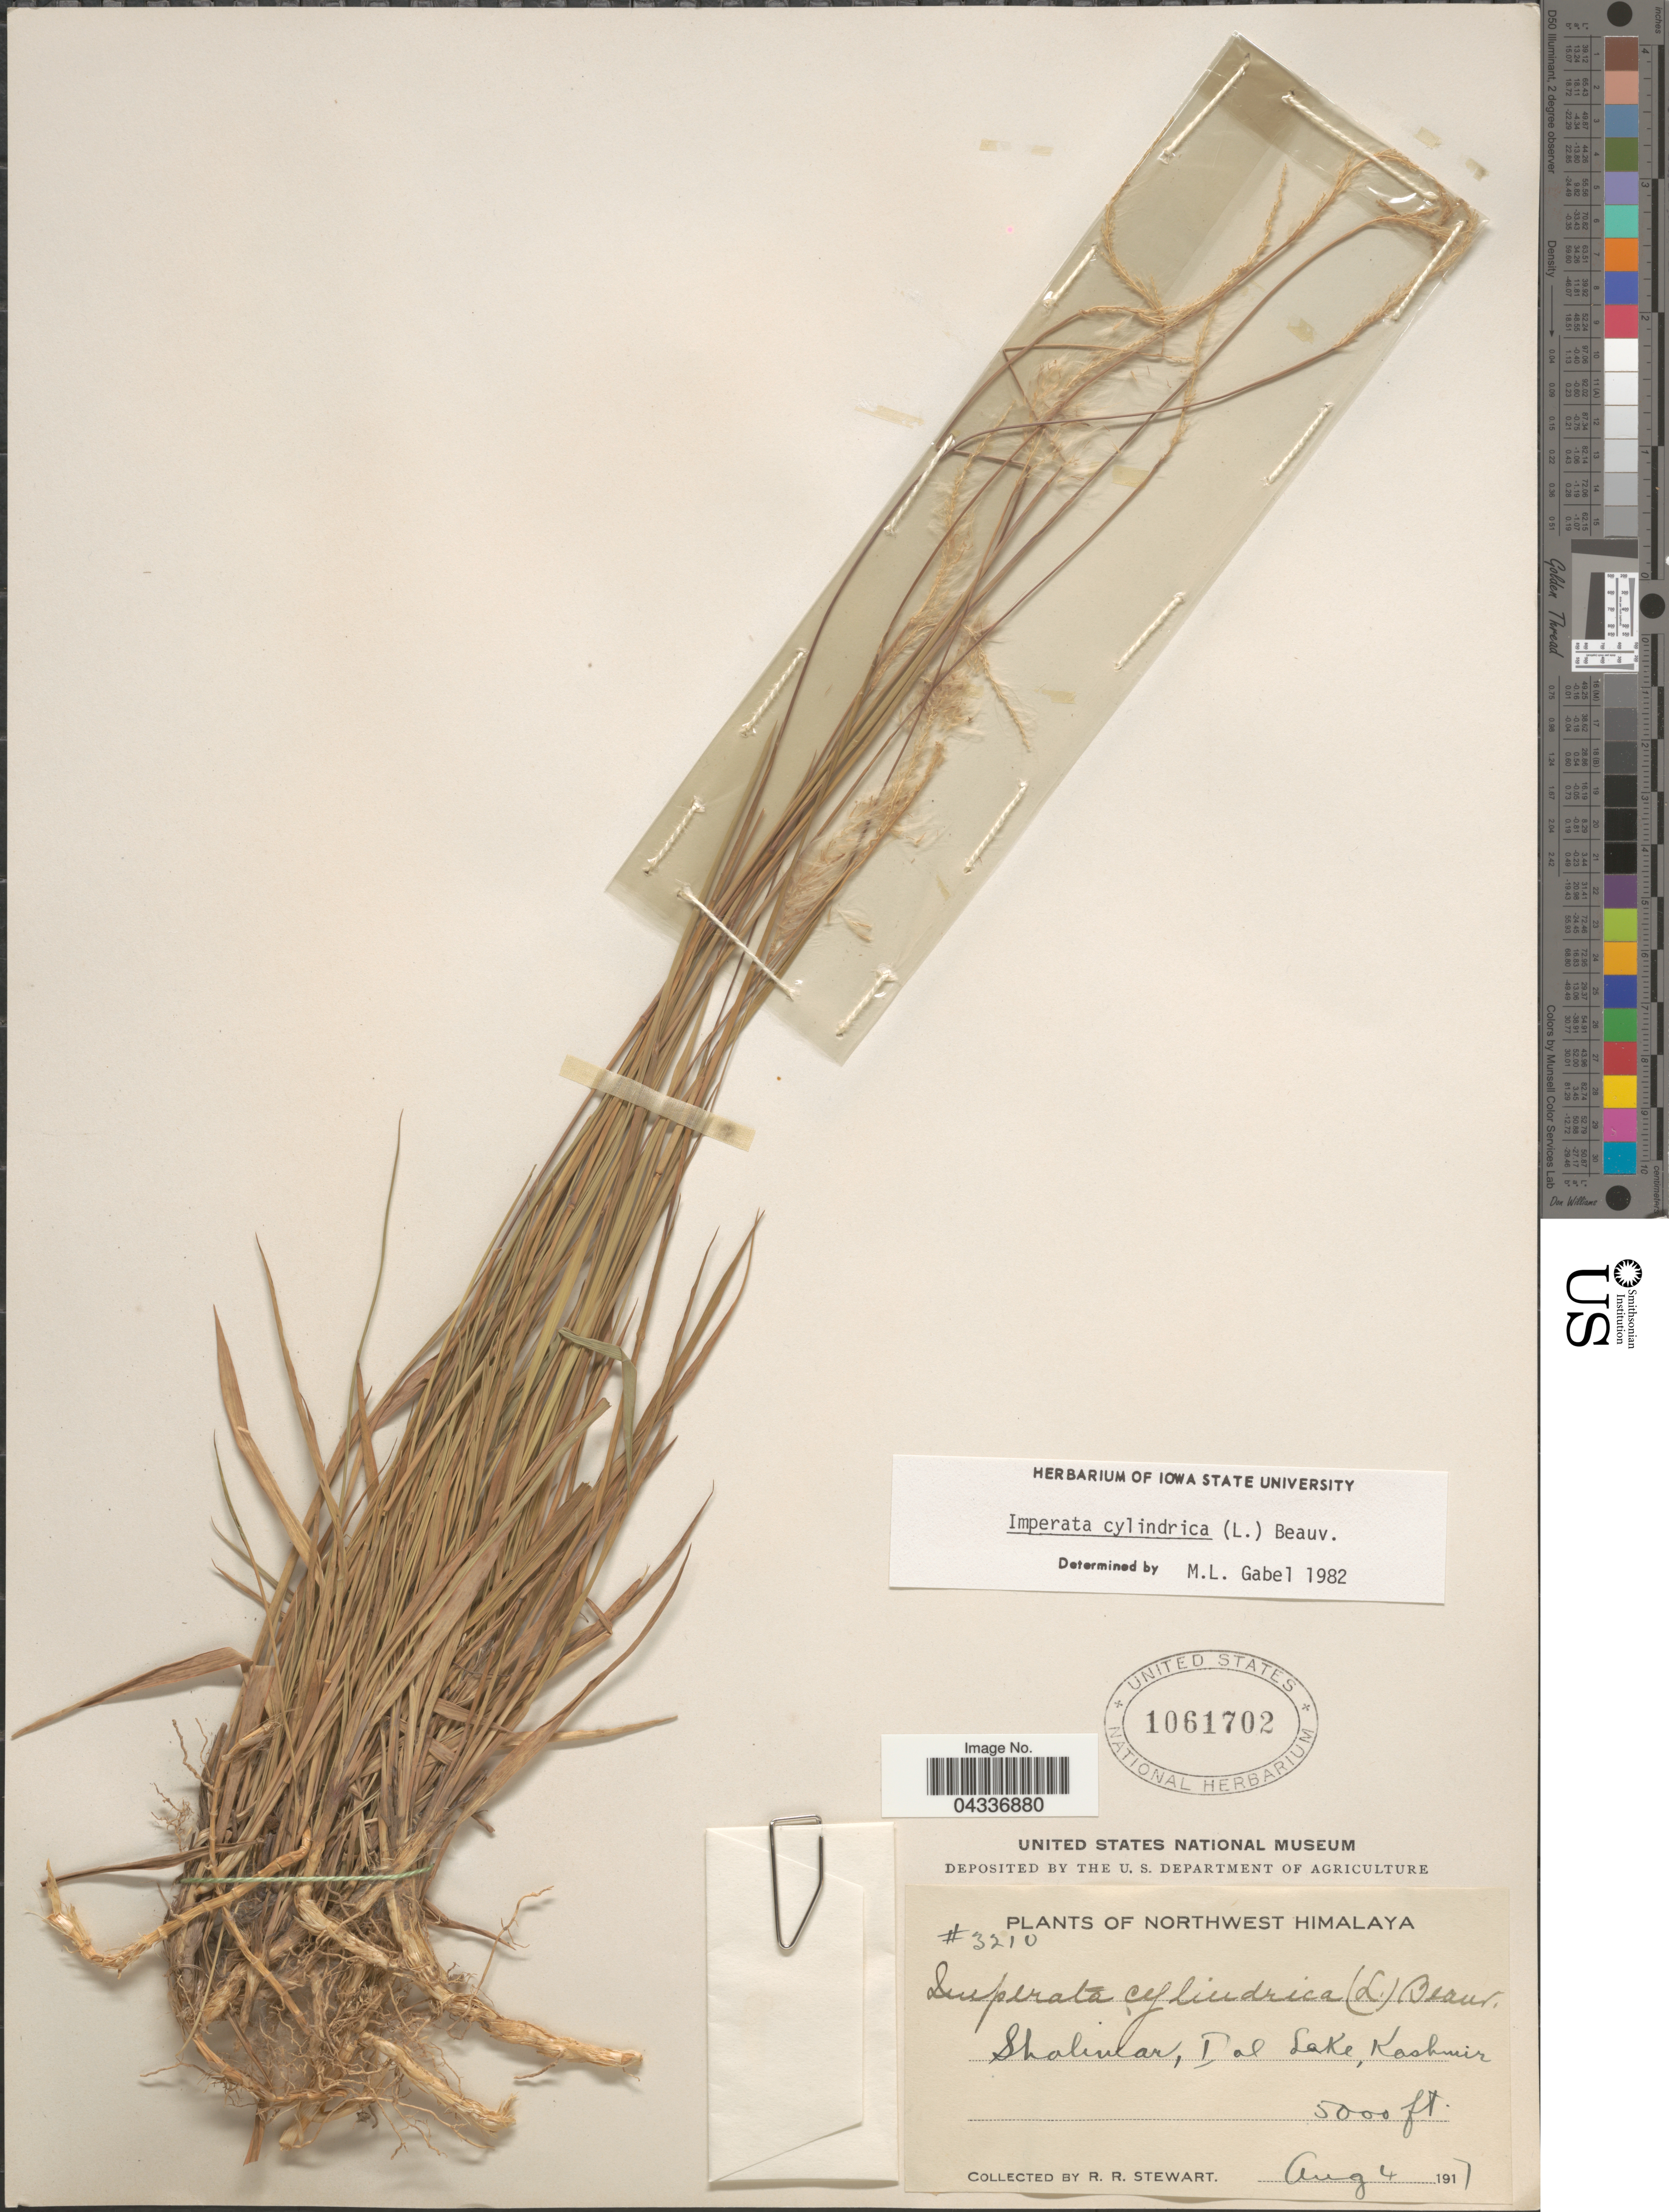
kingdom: Plantae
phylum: Tracheophyta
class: Liliopsida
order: Poales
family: Poaceae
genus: Imperata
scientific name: Imperata cylindrica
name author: (L.) P. Beauv.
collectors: R. Stewart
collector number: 3210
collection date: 1917-08-04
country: India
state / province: Jammu and Kashmir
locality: Northwest Himalaya. Shalimar, I al Lake, Kashmir.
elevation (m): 1524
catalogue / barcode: US 1061702